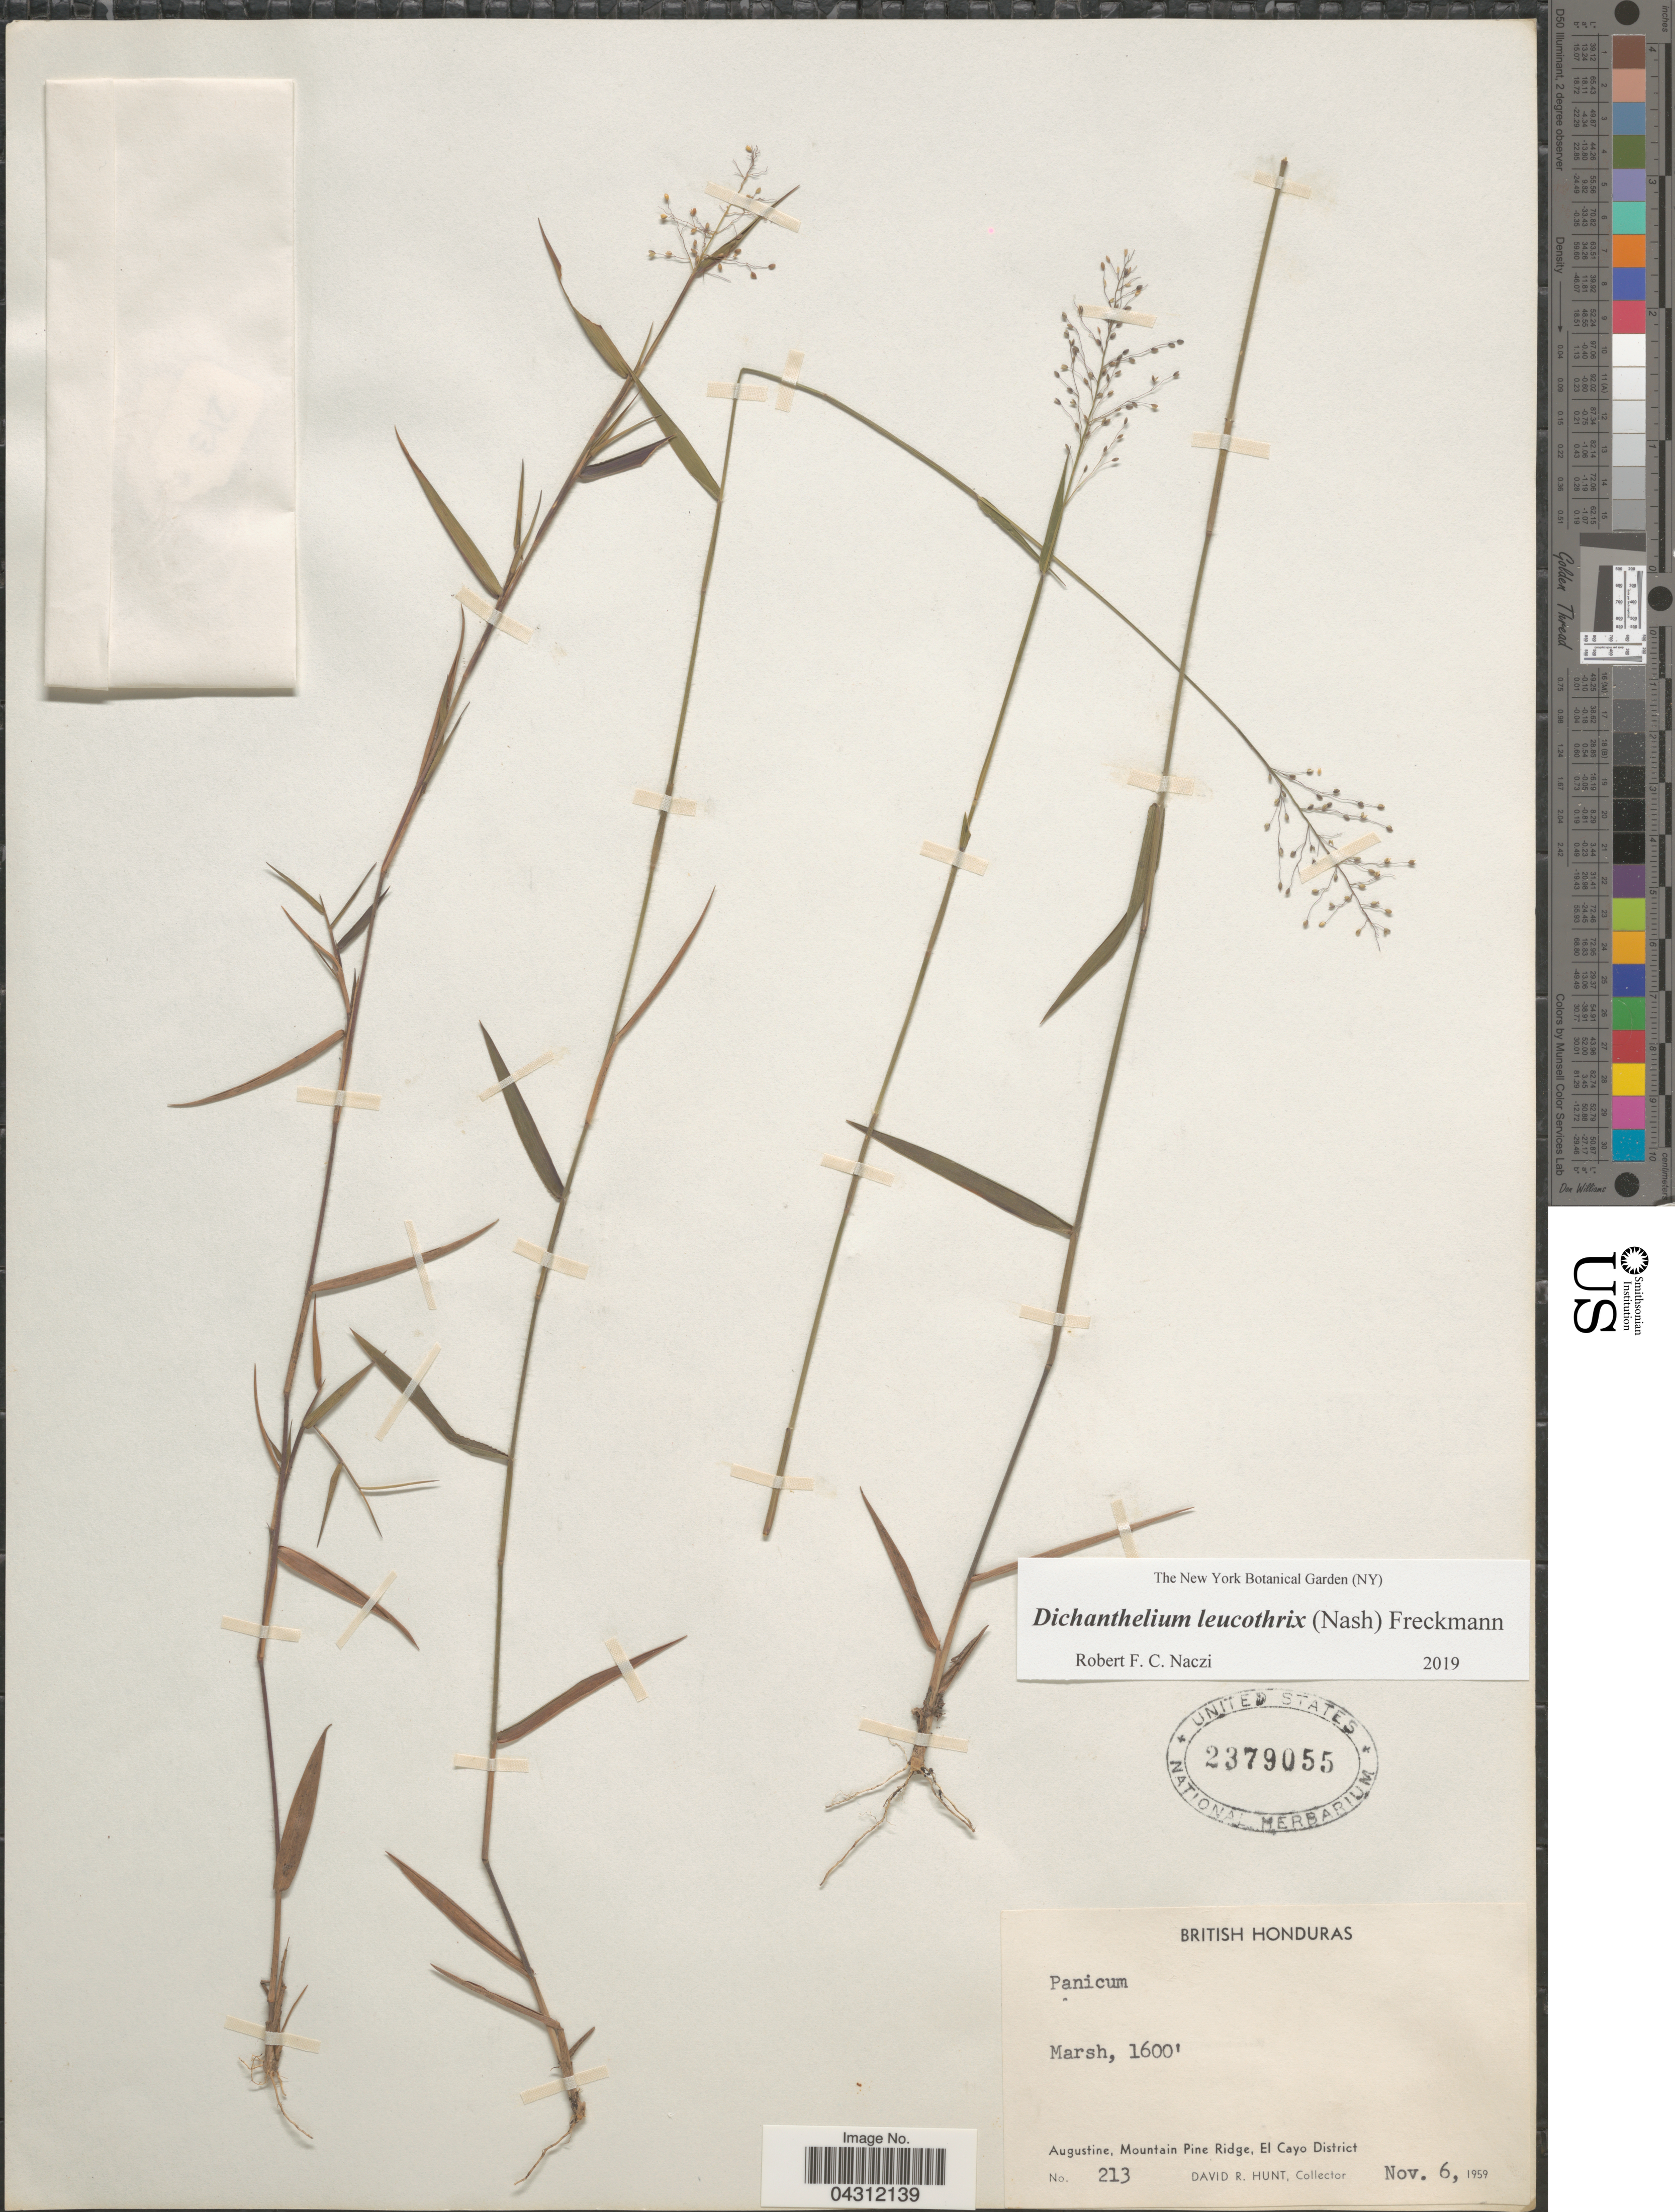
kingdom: Plantae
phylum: Tracheophyta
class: Liliopsida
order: Poales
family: Poaceae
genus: Dichanthelium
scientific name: Dichanthelium acuminatum var. longiligulatum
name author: (Nash) Gould & C.A. Clark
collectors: D. R. Hunt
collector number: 213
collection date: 1959-11-06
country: Belize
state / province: Cayo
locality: British Honduras. Augustine, Mountain Pine Ridge, El Cayo District.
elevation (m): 488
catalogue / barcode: US 2379055